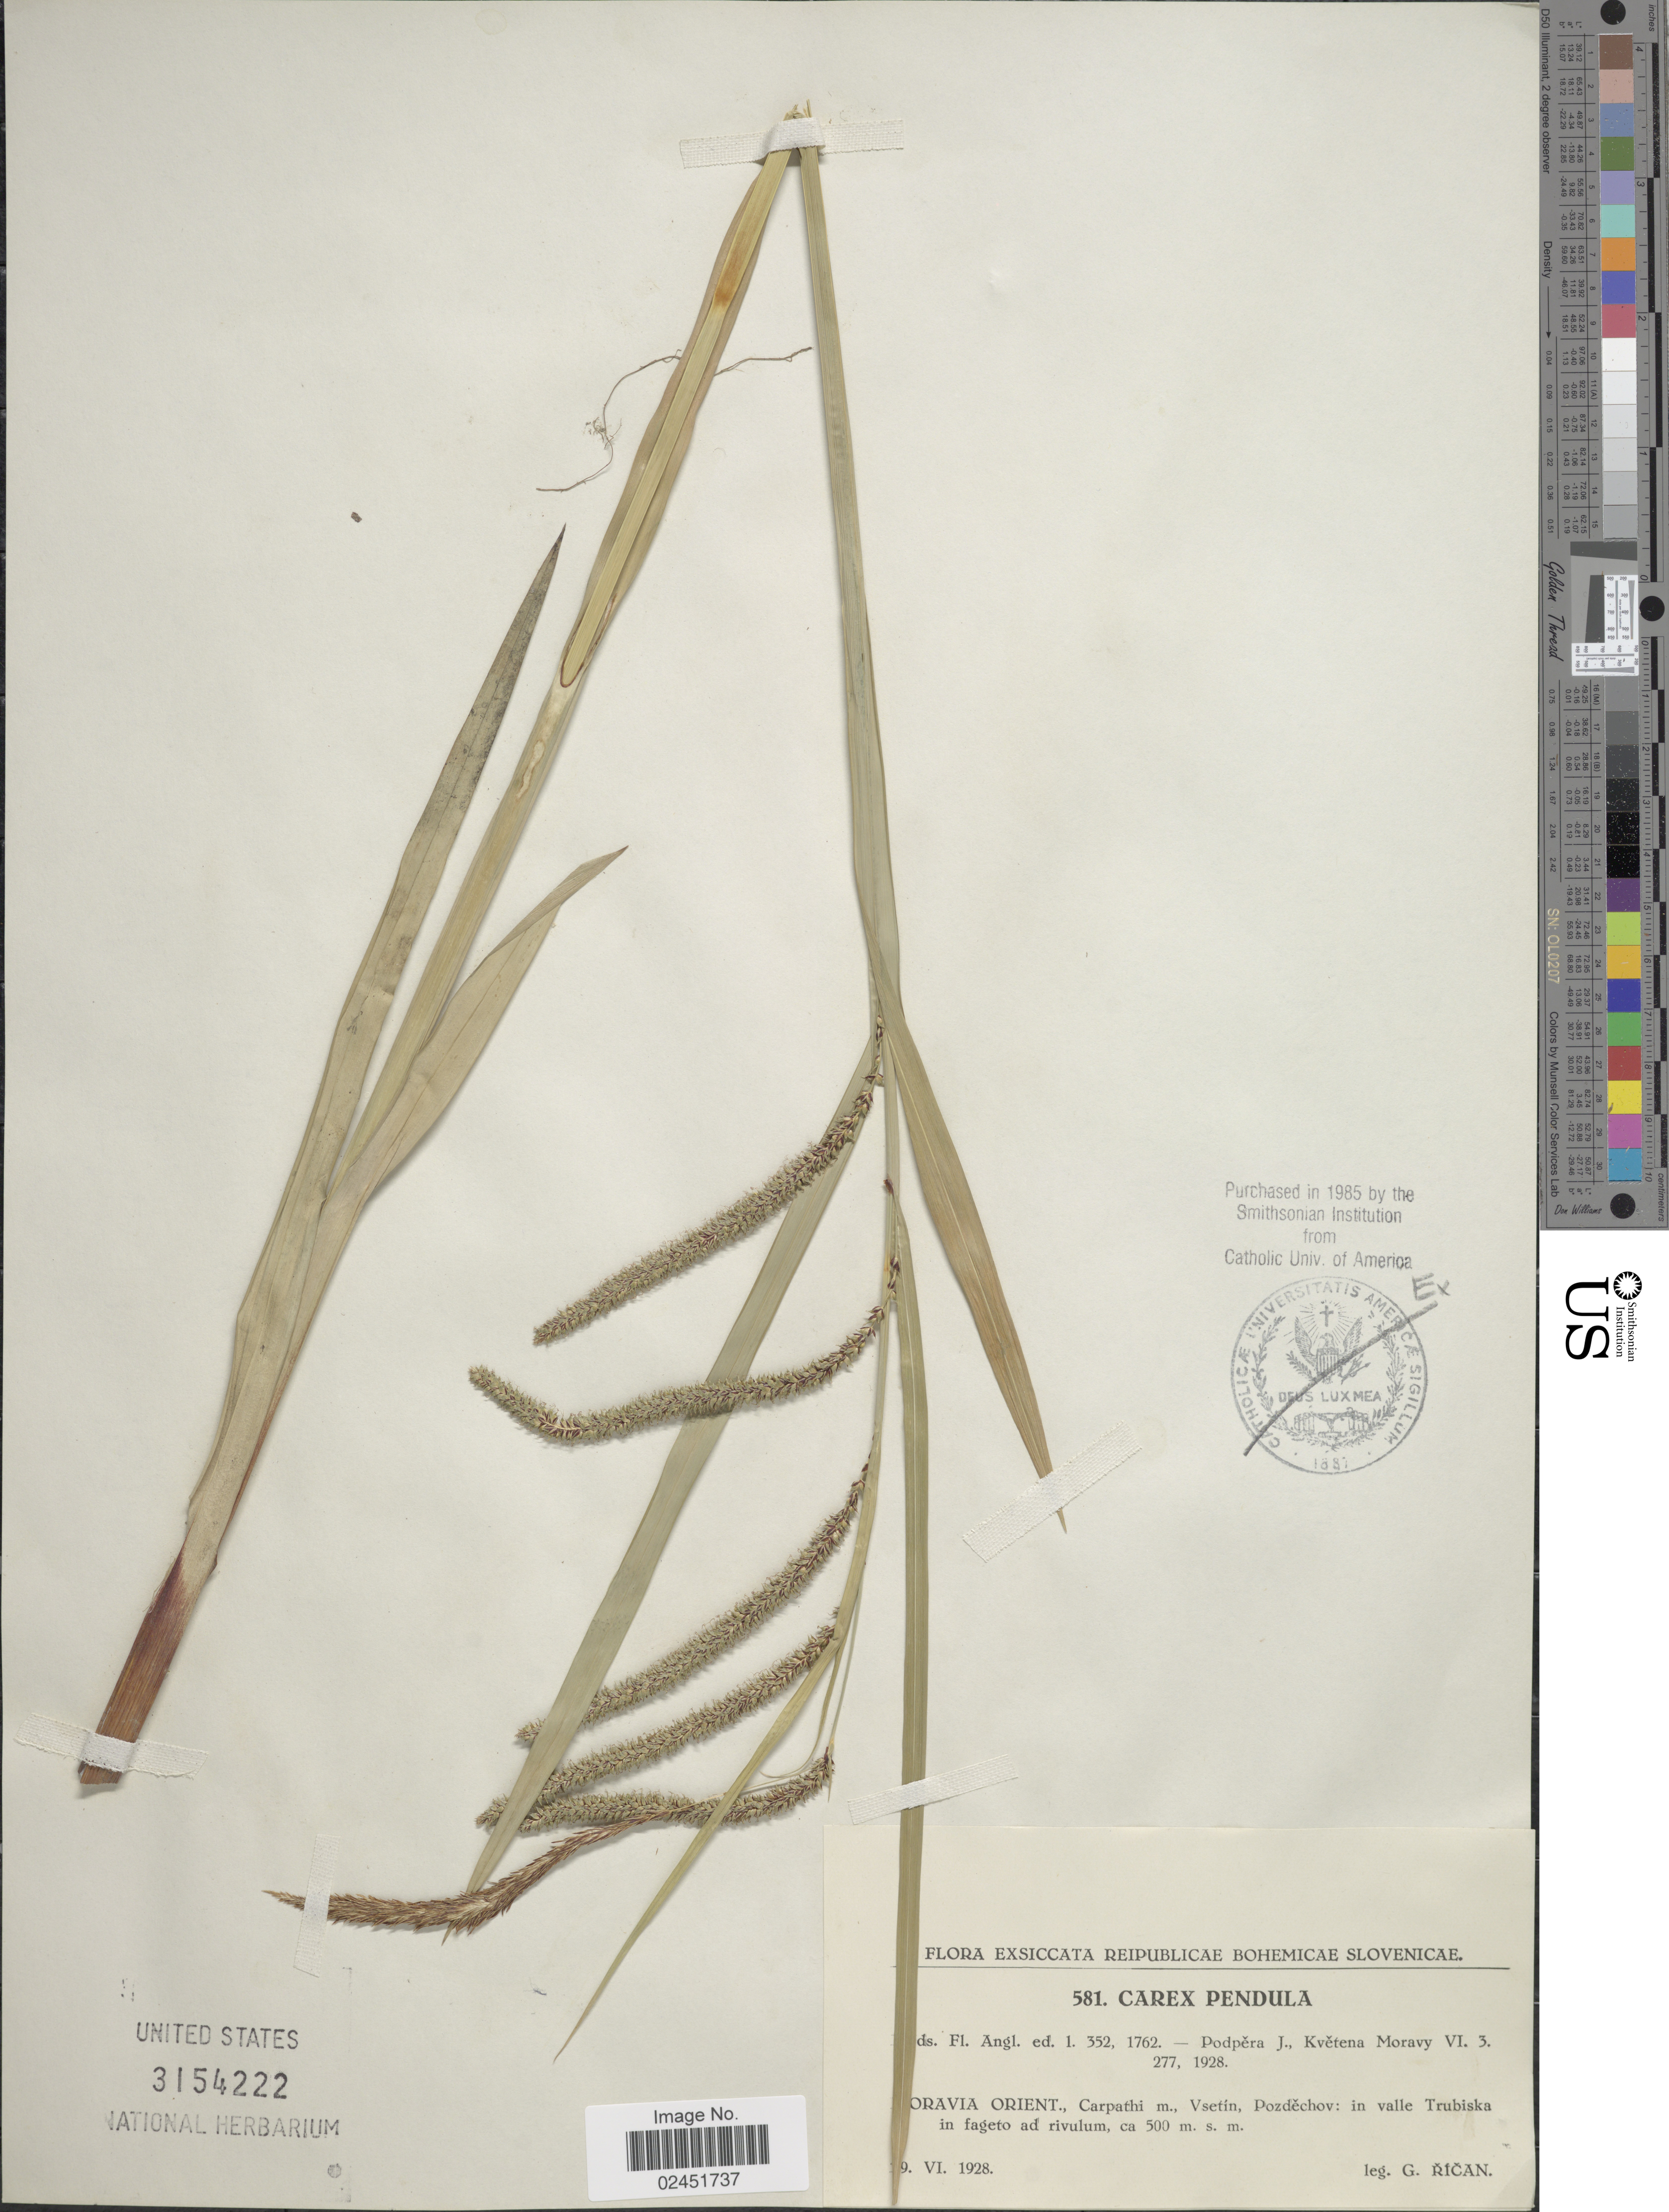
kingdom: Plantae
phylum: Tracheophyta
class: Liliopsida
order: Poales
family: Cyperaceae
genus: Carex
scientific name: Carex pendula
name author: Huds.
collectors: G. Rican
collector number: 581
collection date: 1928-06-19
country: Czechia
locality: Reipublicae Bohemicae Slovenicae. Moravia Orient., Carpathi m., Vsetin, Pozdechov: in valle Trubiska in fageto ad rivulum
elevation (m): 500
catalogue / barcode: US 3154222